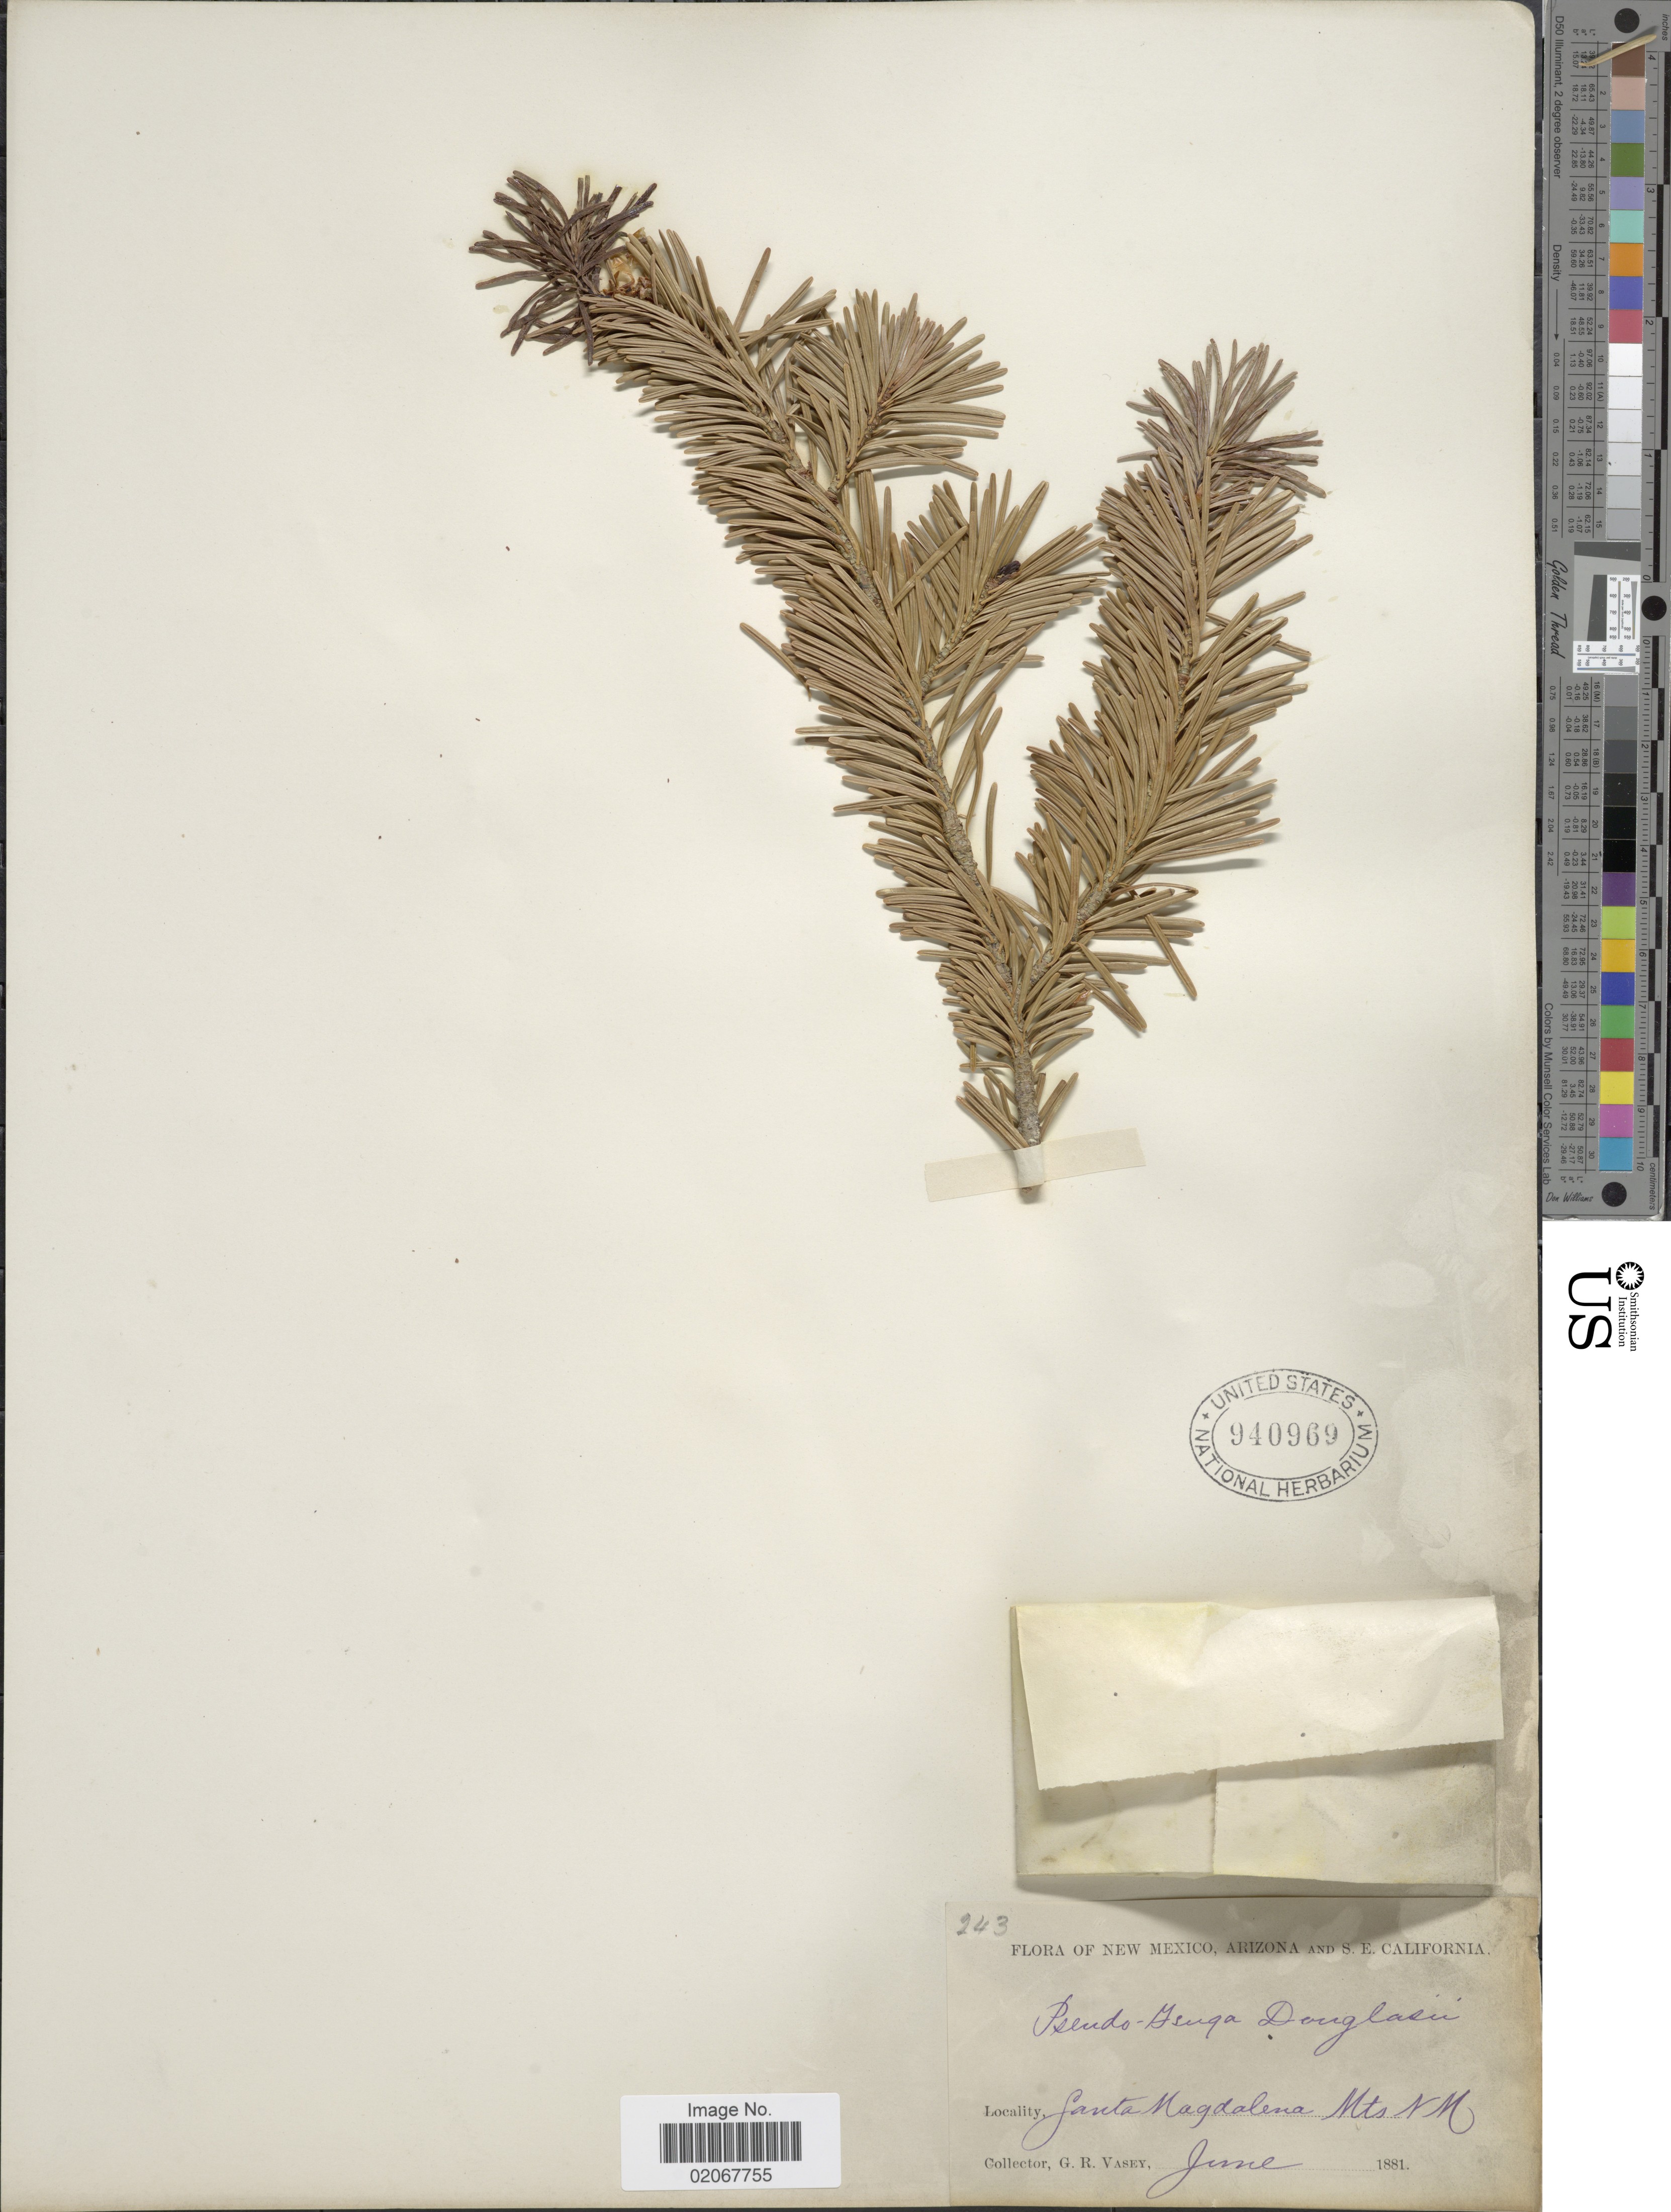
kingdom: Plantae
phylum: Tracheophyta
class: Pinopsida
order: Pinales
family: Pinaceae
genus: Pseudotsuga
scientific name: Pseudotsuga menziesii var. glauca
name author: (Beissn.) Franco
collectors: G. R. Vasey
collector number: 243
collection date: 1881-06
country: United States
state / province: New Mexico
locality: Santa Magdalena Mts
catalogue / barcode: US 940969